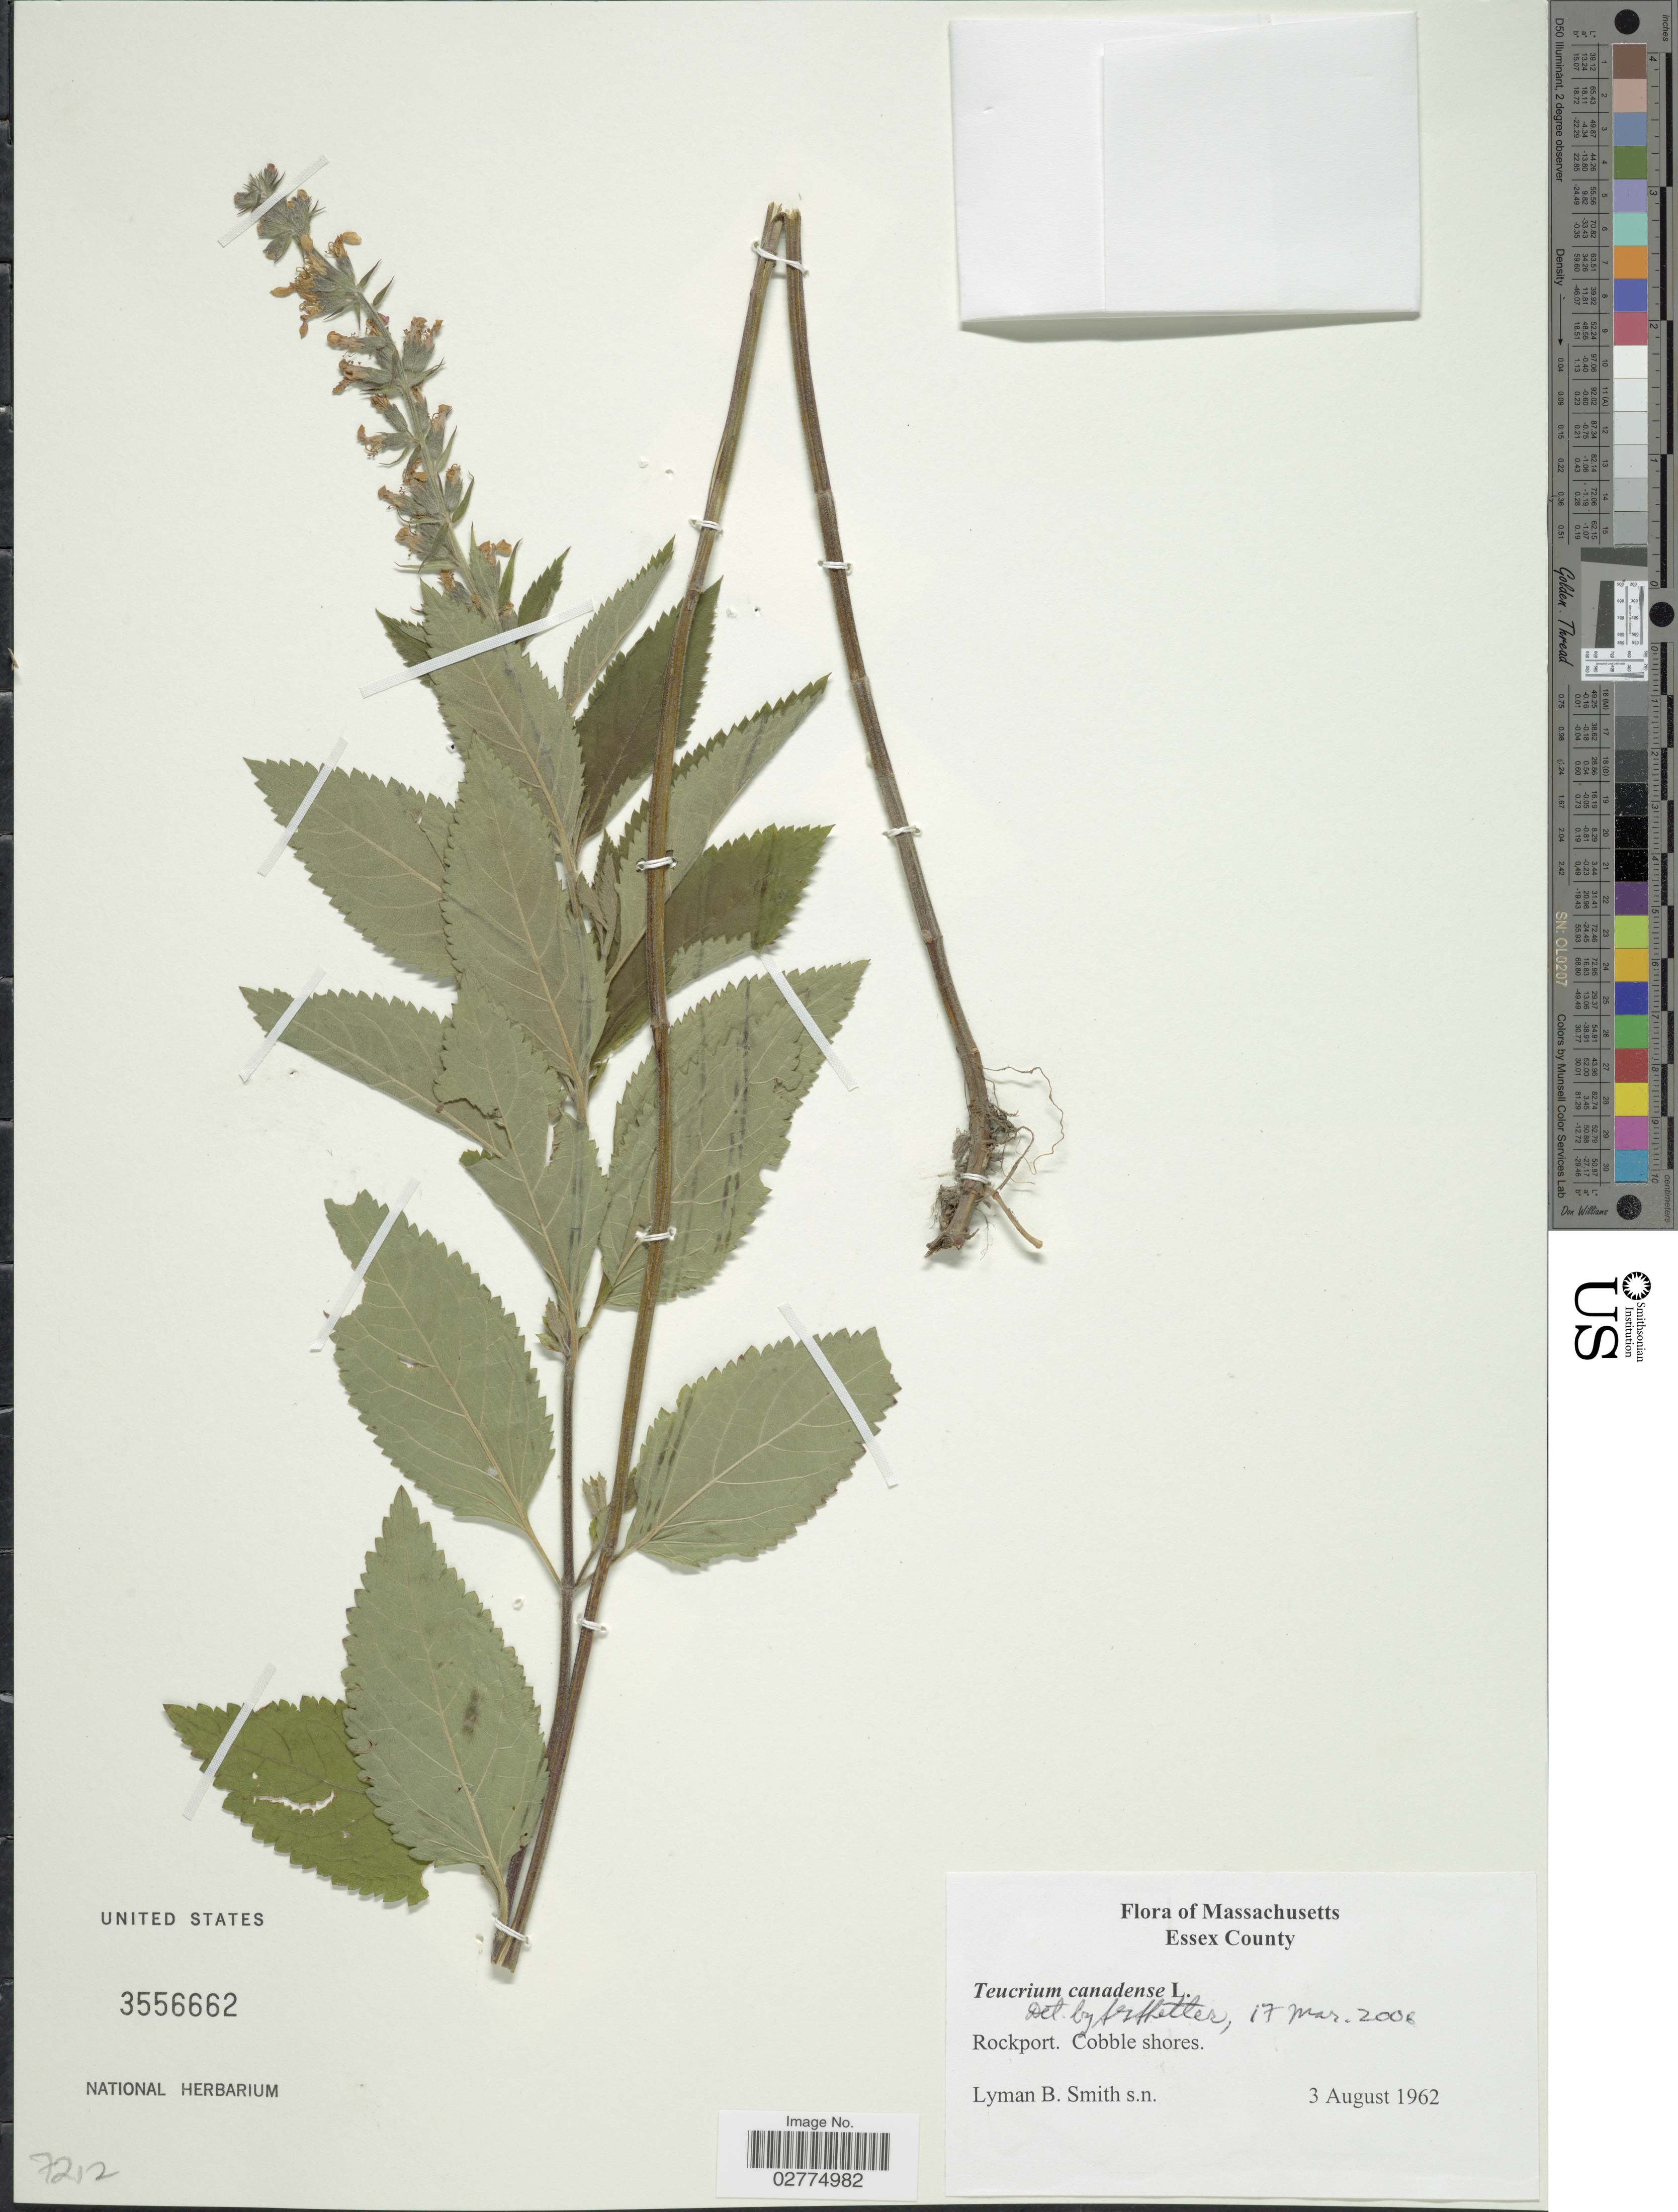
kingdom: Plantae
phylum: Tracheophyta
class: Magnoliopsida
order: Lamiales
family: Lamiaceae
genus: Teucrium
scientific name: Teucrium canadense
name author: L.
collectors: L. Smith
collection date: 1962-08-03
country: United States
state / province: Massachusetts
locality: Essex County. Rockport. Cobble shores.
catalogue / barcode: US 3556662